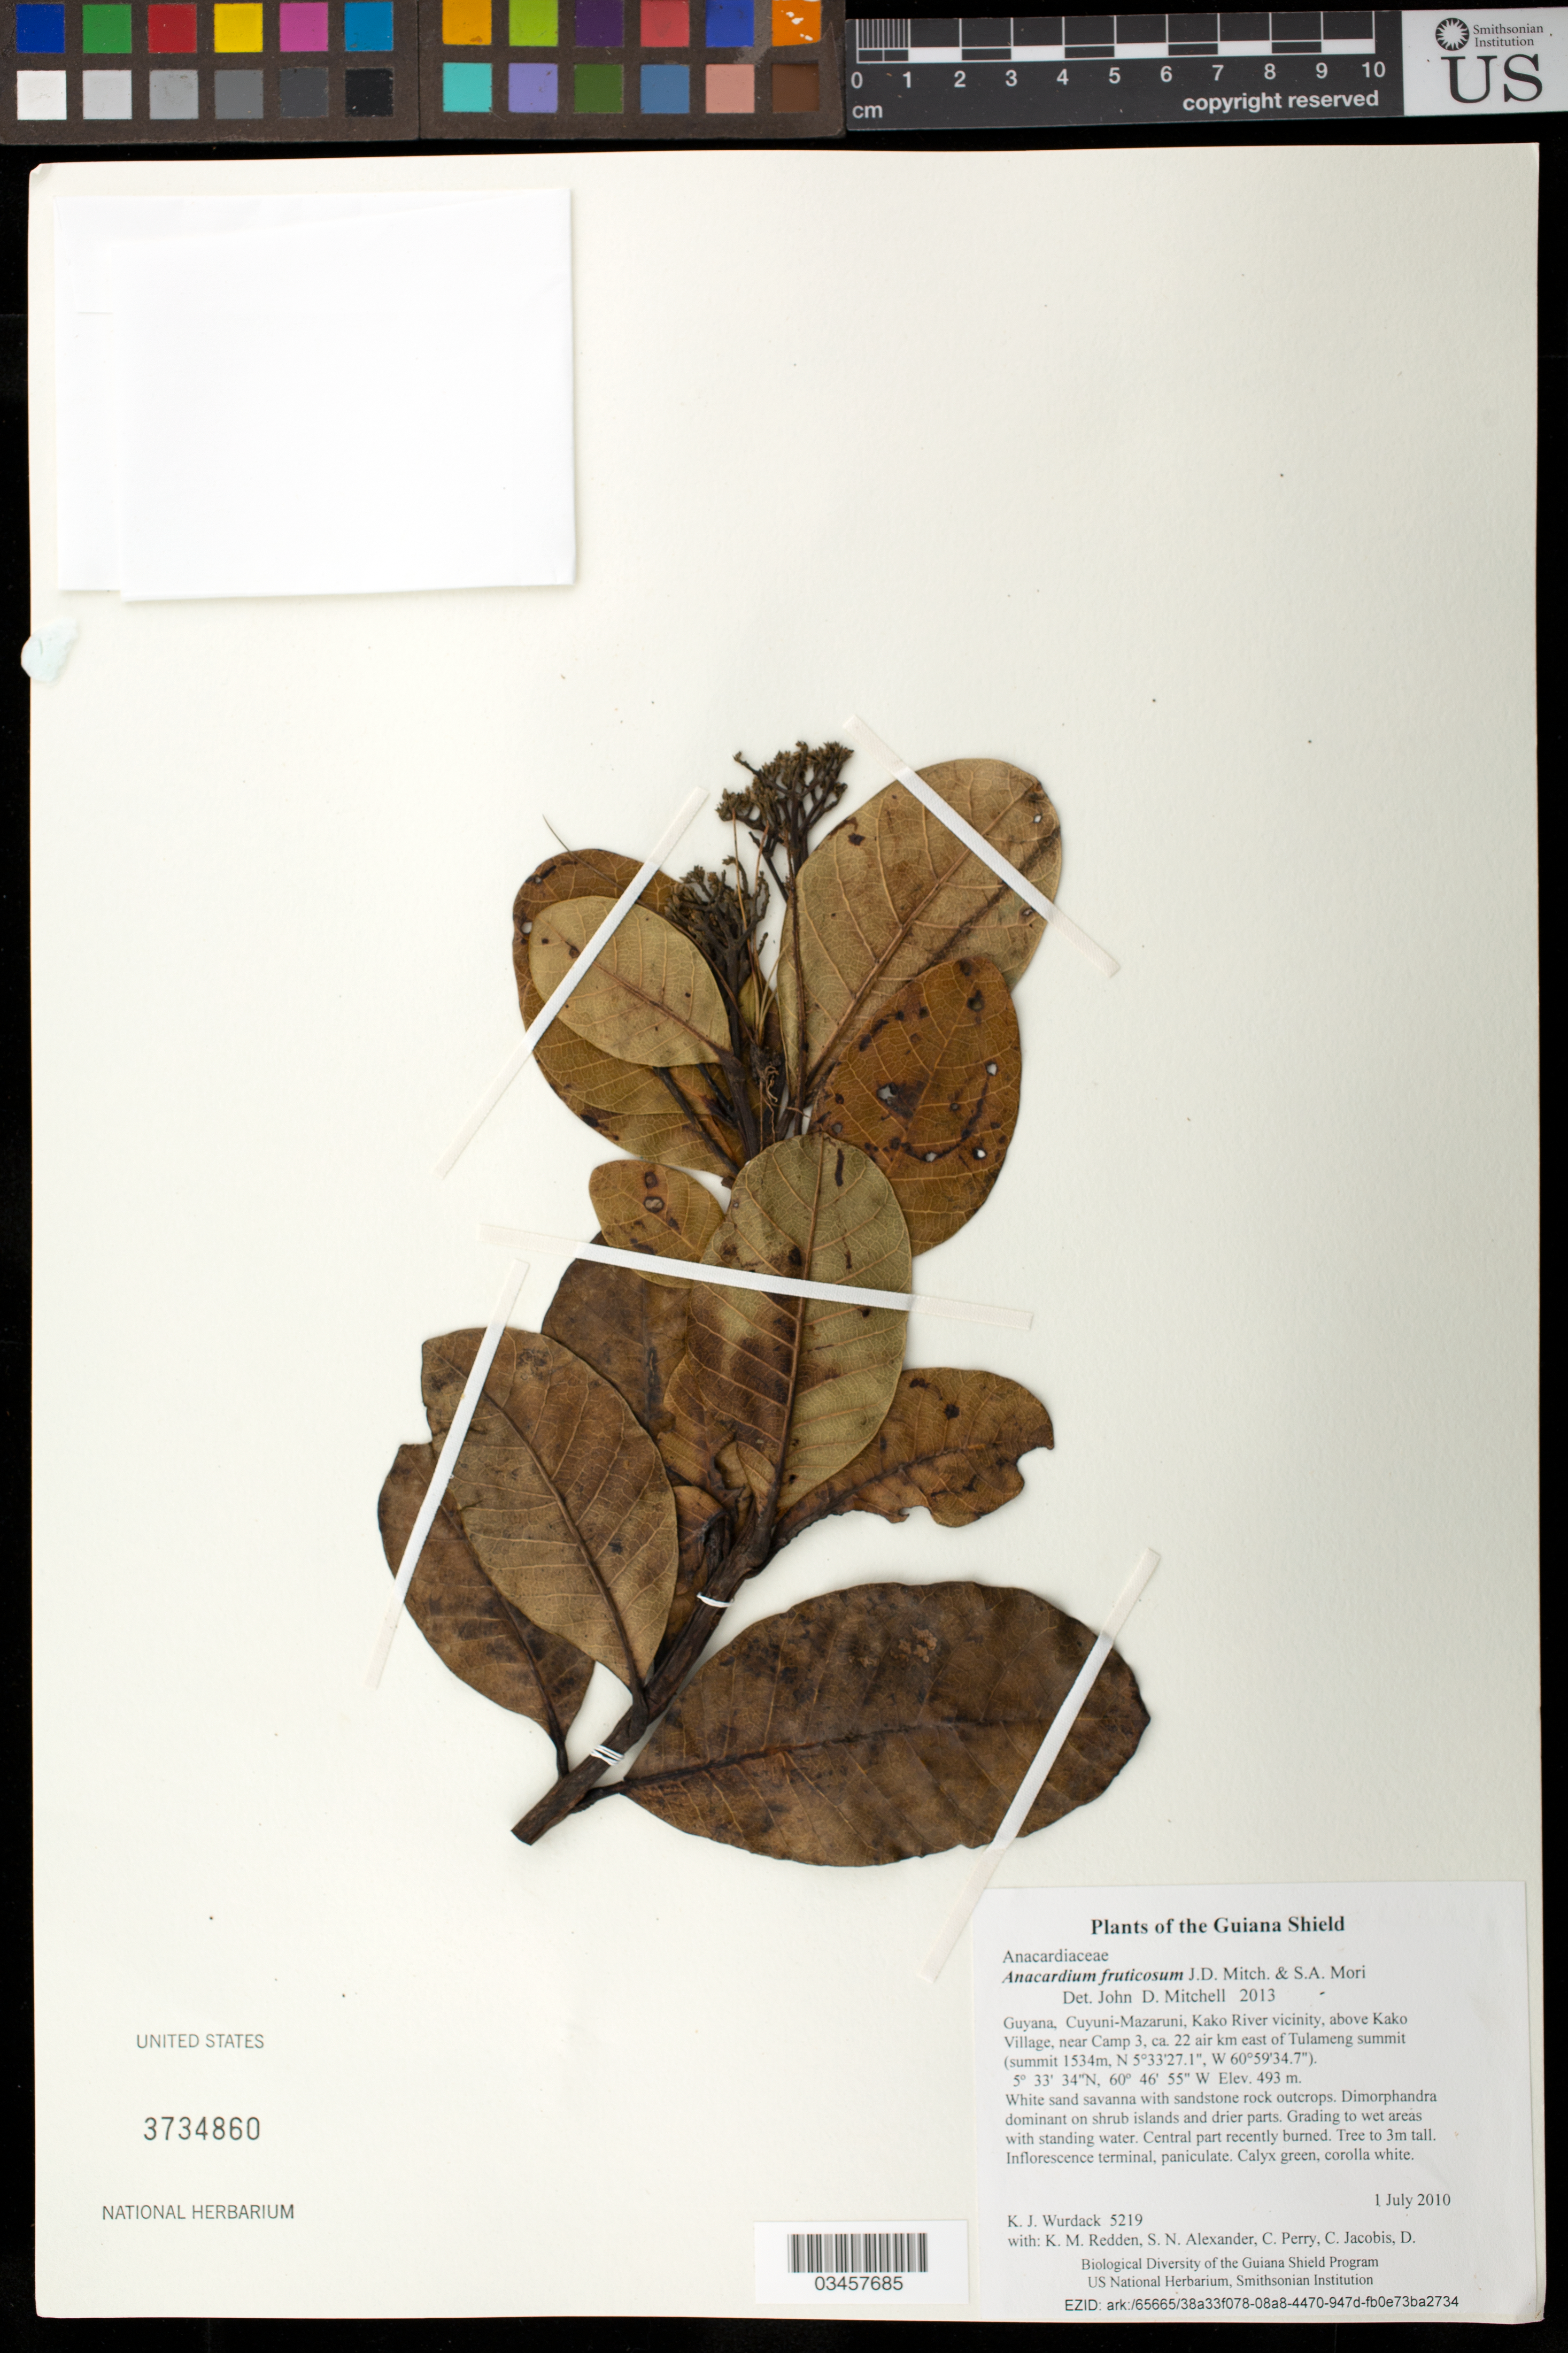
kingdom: Plantae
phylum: Tracheophyta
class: Magnoliopsida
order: Sapindales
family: Anacardiaceae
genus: Anacardium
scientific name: Anacardium fruticosum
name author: J.D. Mitch. & S.A. Mori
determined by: Mitchell, John D.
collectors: K. Wurdack, K. M. Redden, S. N. Alexander, C. Perry, C. Jacobis, D. Hunter, V. Roland & H. Hunter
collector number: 5219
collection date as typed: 1 July 2010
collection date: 2010-07-01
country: Guyana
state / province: Cuyuni-Mazaruni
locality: Kako River vicinity, above Kako Village, near Camp 3, ca. 22 air km east of Tulameng summit (summit 1534m, N 5°33'27.1", W 60°59'34.7")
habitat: White sand savanna with sandstone rock outcrops. Dimorphandra dominant on shrub islands and drier parts. Grading to wet areas with standing water. Central part recently burned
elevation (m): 493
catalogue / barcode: US 3734860